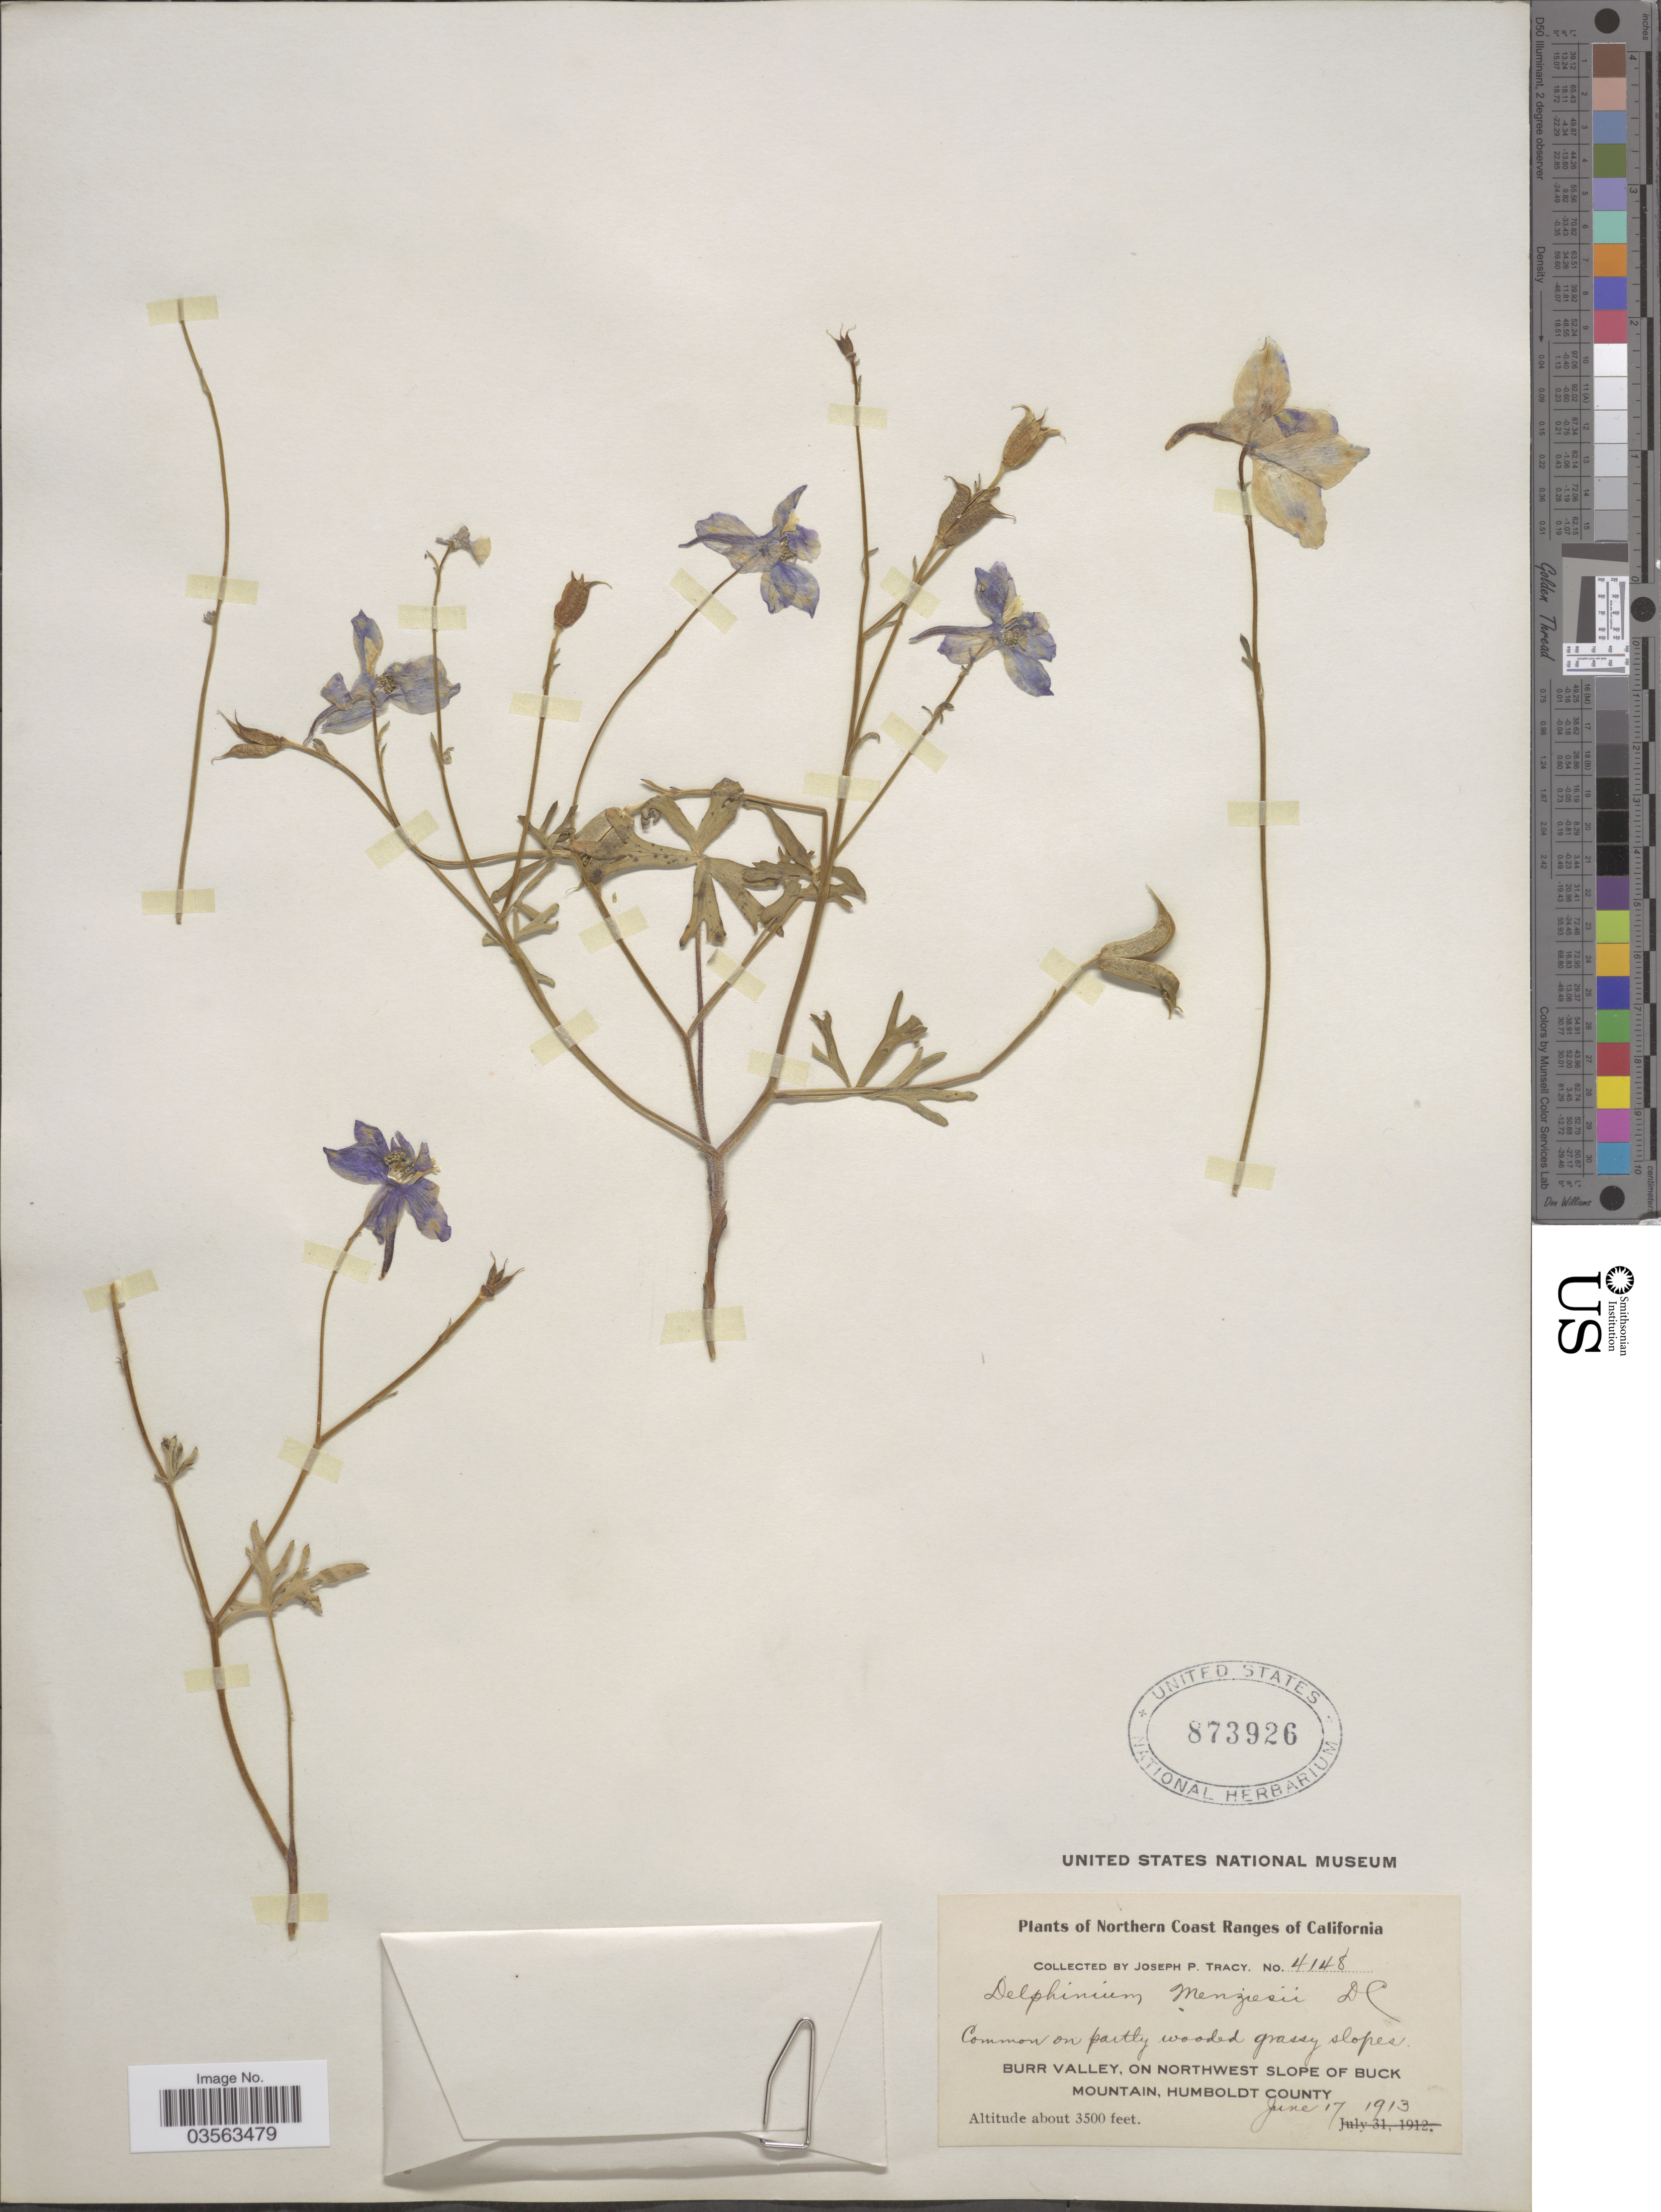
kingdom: Plantae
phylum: Tracheophyta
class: Magnoliopsida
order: Ranunculales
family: Ranunculaceae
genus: Delphinium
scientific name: Delphinium menziesii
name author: DC.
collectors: J. Tracy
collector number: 4148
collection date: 1913-06-17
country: United States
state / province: California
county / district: Humboldt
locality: Northern Coast Ranges of California. Burr Valley, on Northwest slope of Buck Mountain, Humboldt County.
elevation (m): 1067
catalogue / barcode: US 873926